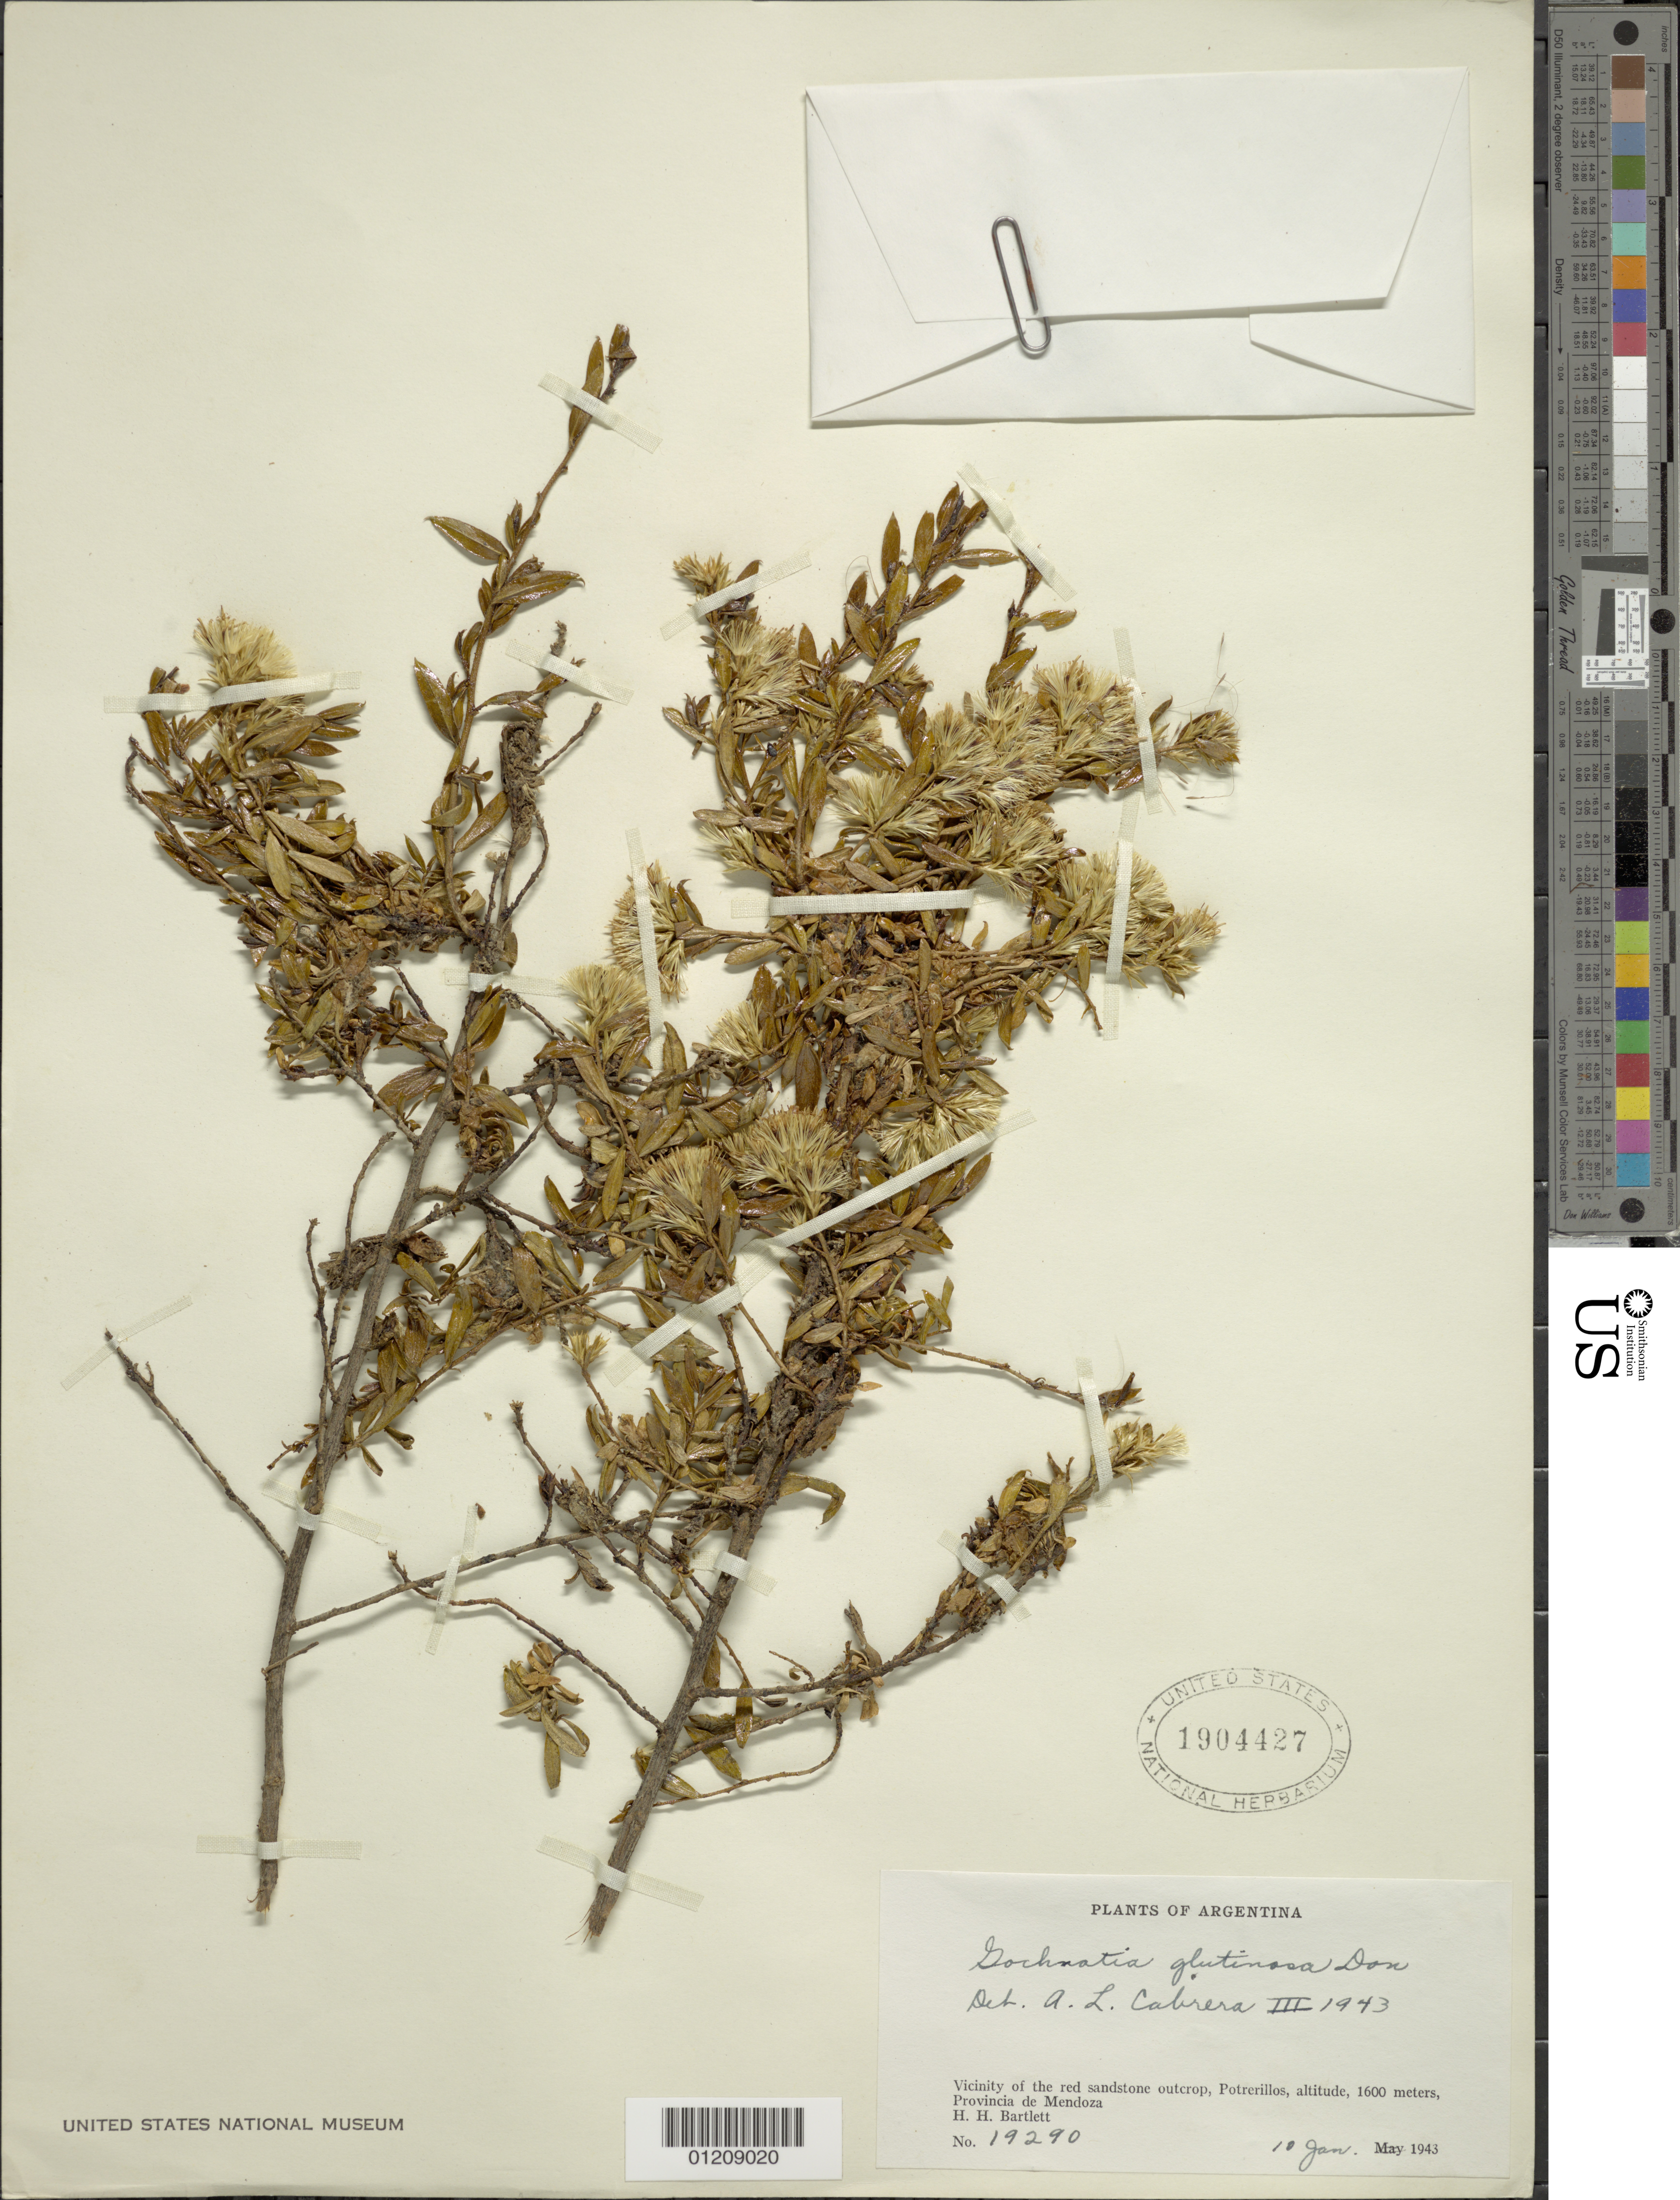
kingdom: Plantae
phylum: Tracheophyta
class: Magnoliopsida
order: Asterales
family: Asteraceae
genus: Pentaphorus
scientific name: Pentaphorus glutinosus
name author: D. Don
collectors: H. H. Bartlett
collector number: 19290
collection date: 1943-01-10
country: Argentina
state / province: Mendoza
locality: Vic. Of the red sandstone outcrop, Potrerillos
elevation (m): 1600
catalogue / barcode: US 1904427